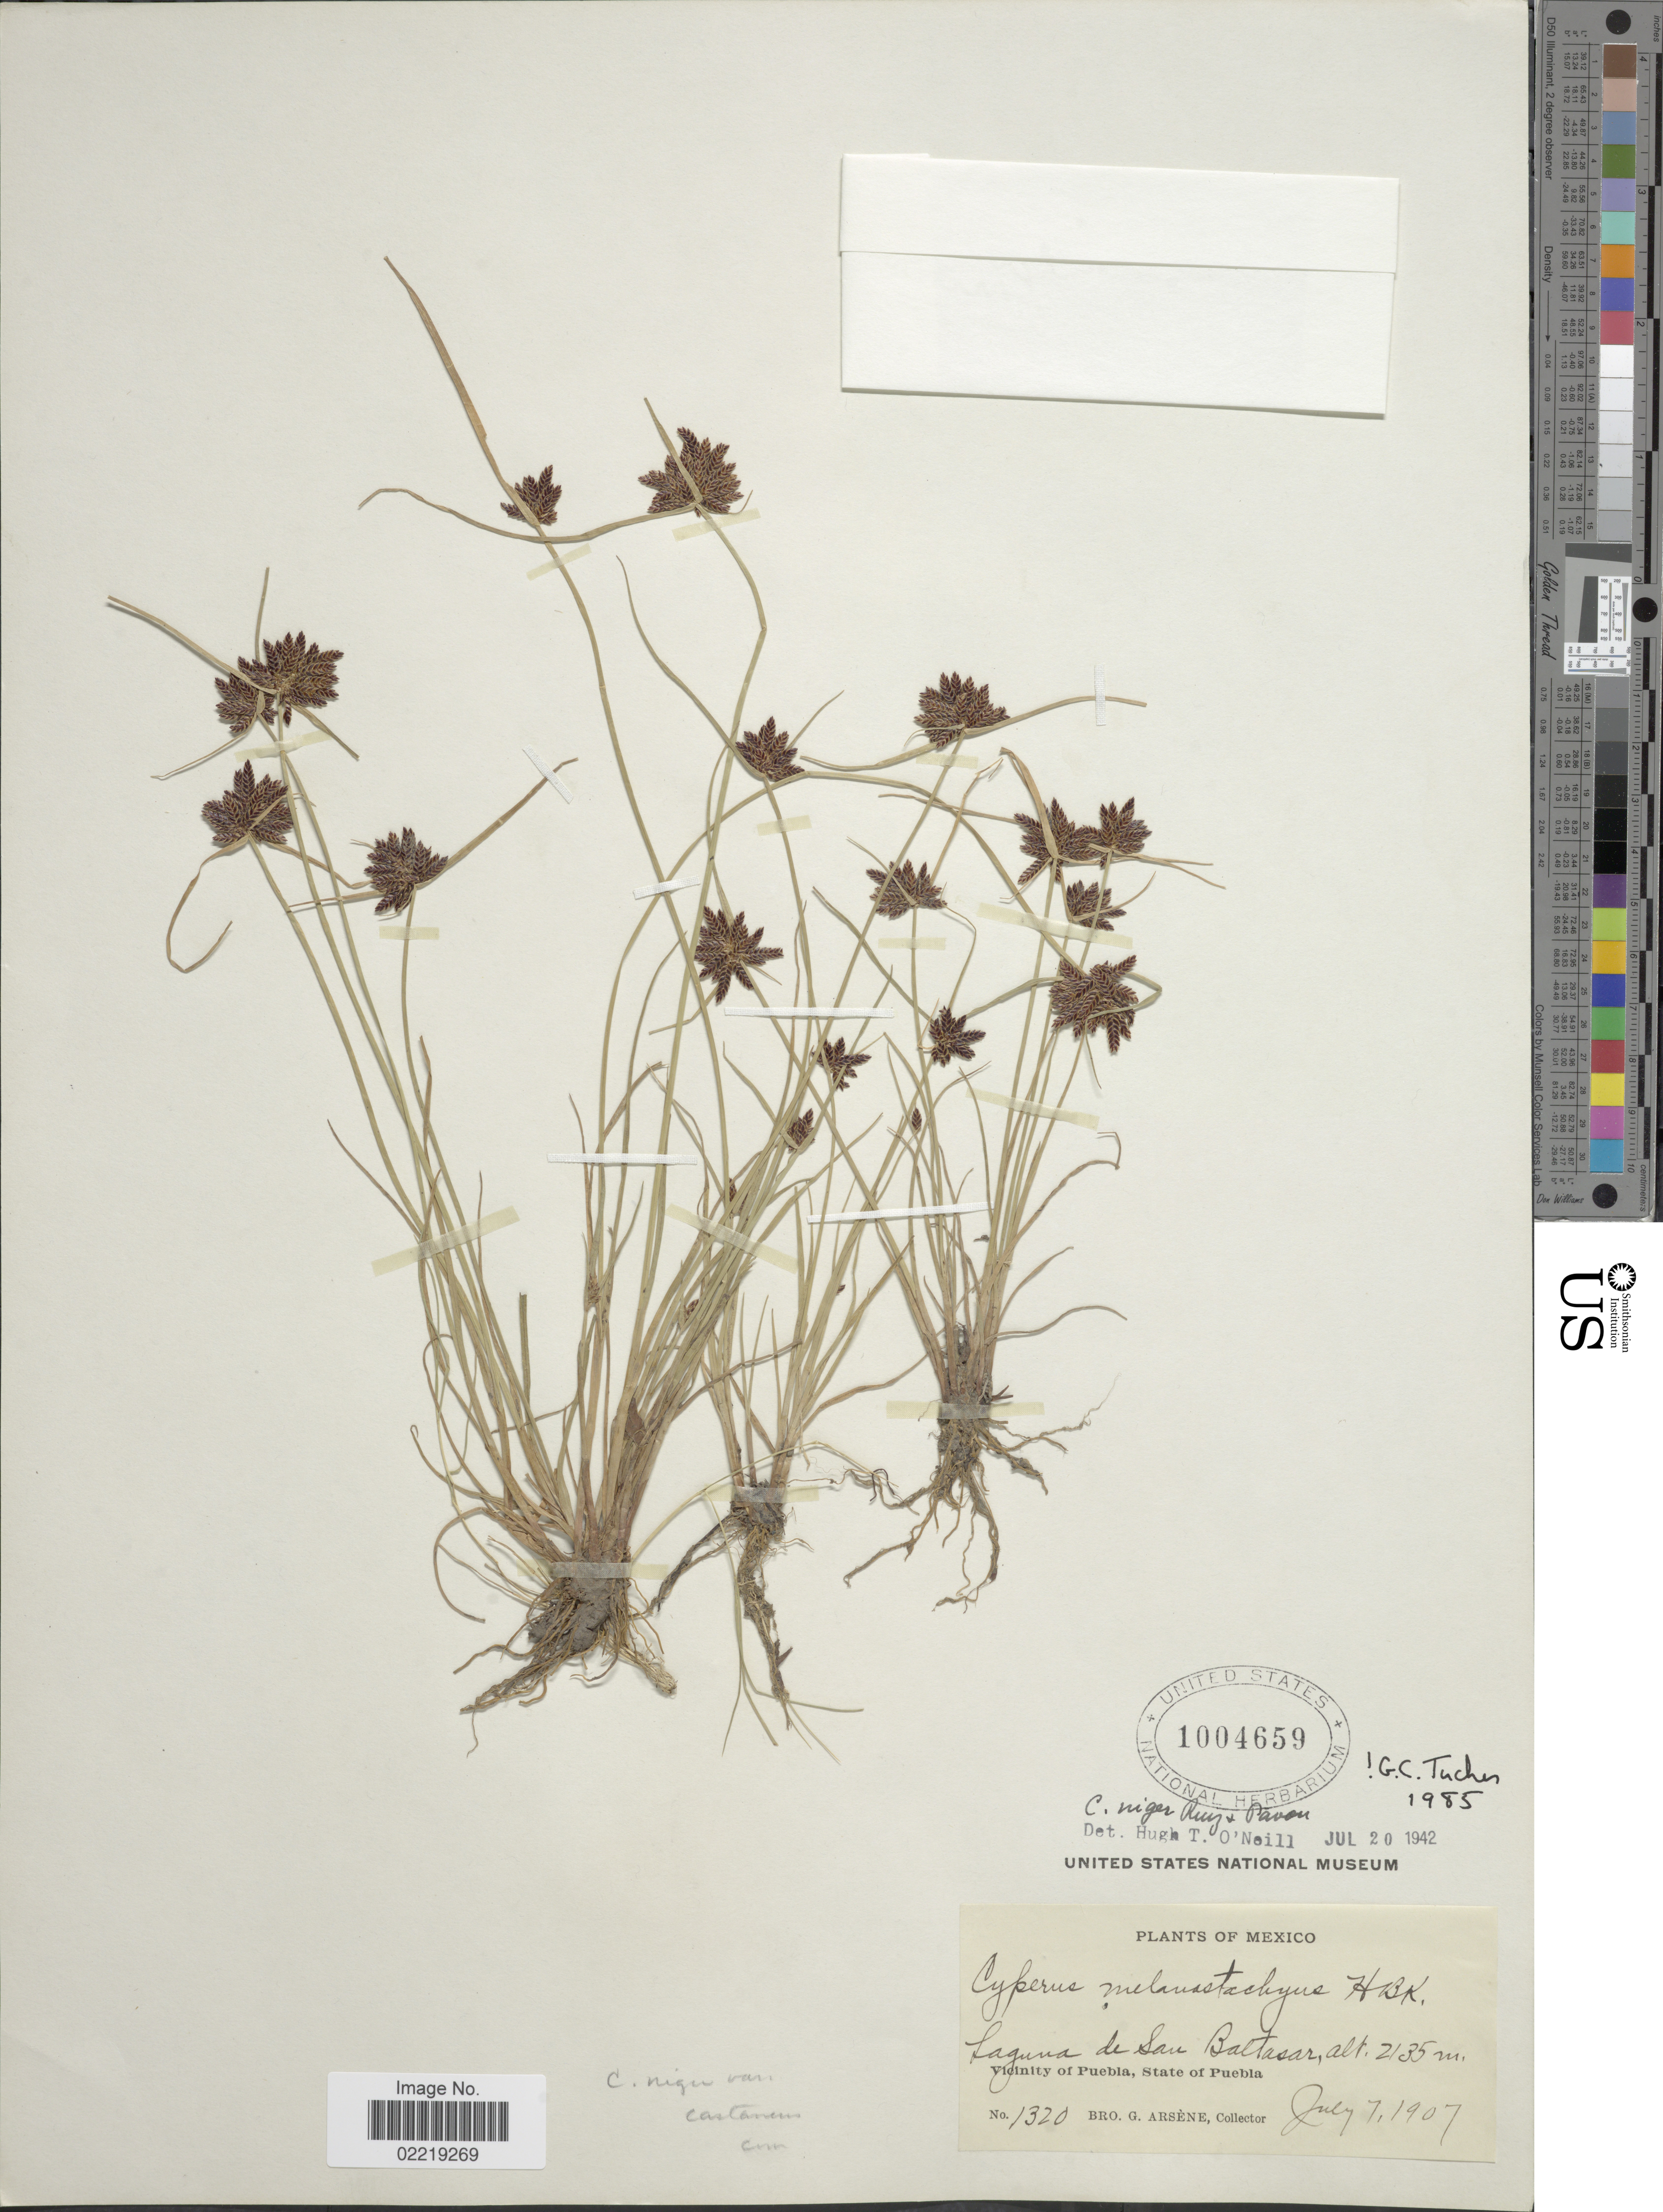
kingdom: Plantae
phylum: Tracheophyta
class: Liliopsida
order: Poales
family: Cyperaceae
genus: Cyperus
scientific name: Cyperus niger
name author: Ruiz & Pav.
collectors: Bro. G. Arsène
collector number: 1320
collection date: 1907-07-07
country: Mexico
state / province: Puebla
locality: Laguna de San Baltasar, Vicinity of Puebla, State of Puebla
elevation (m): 2135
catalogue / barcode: US 1004659